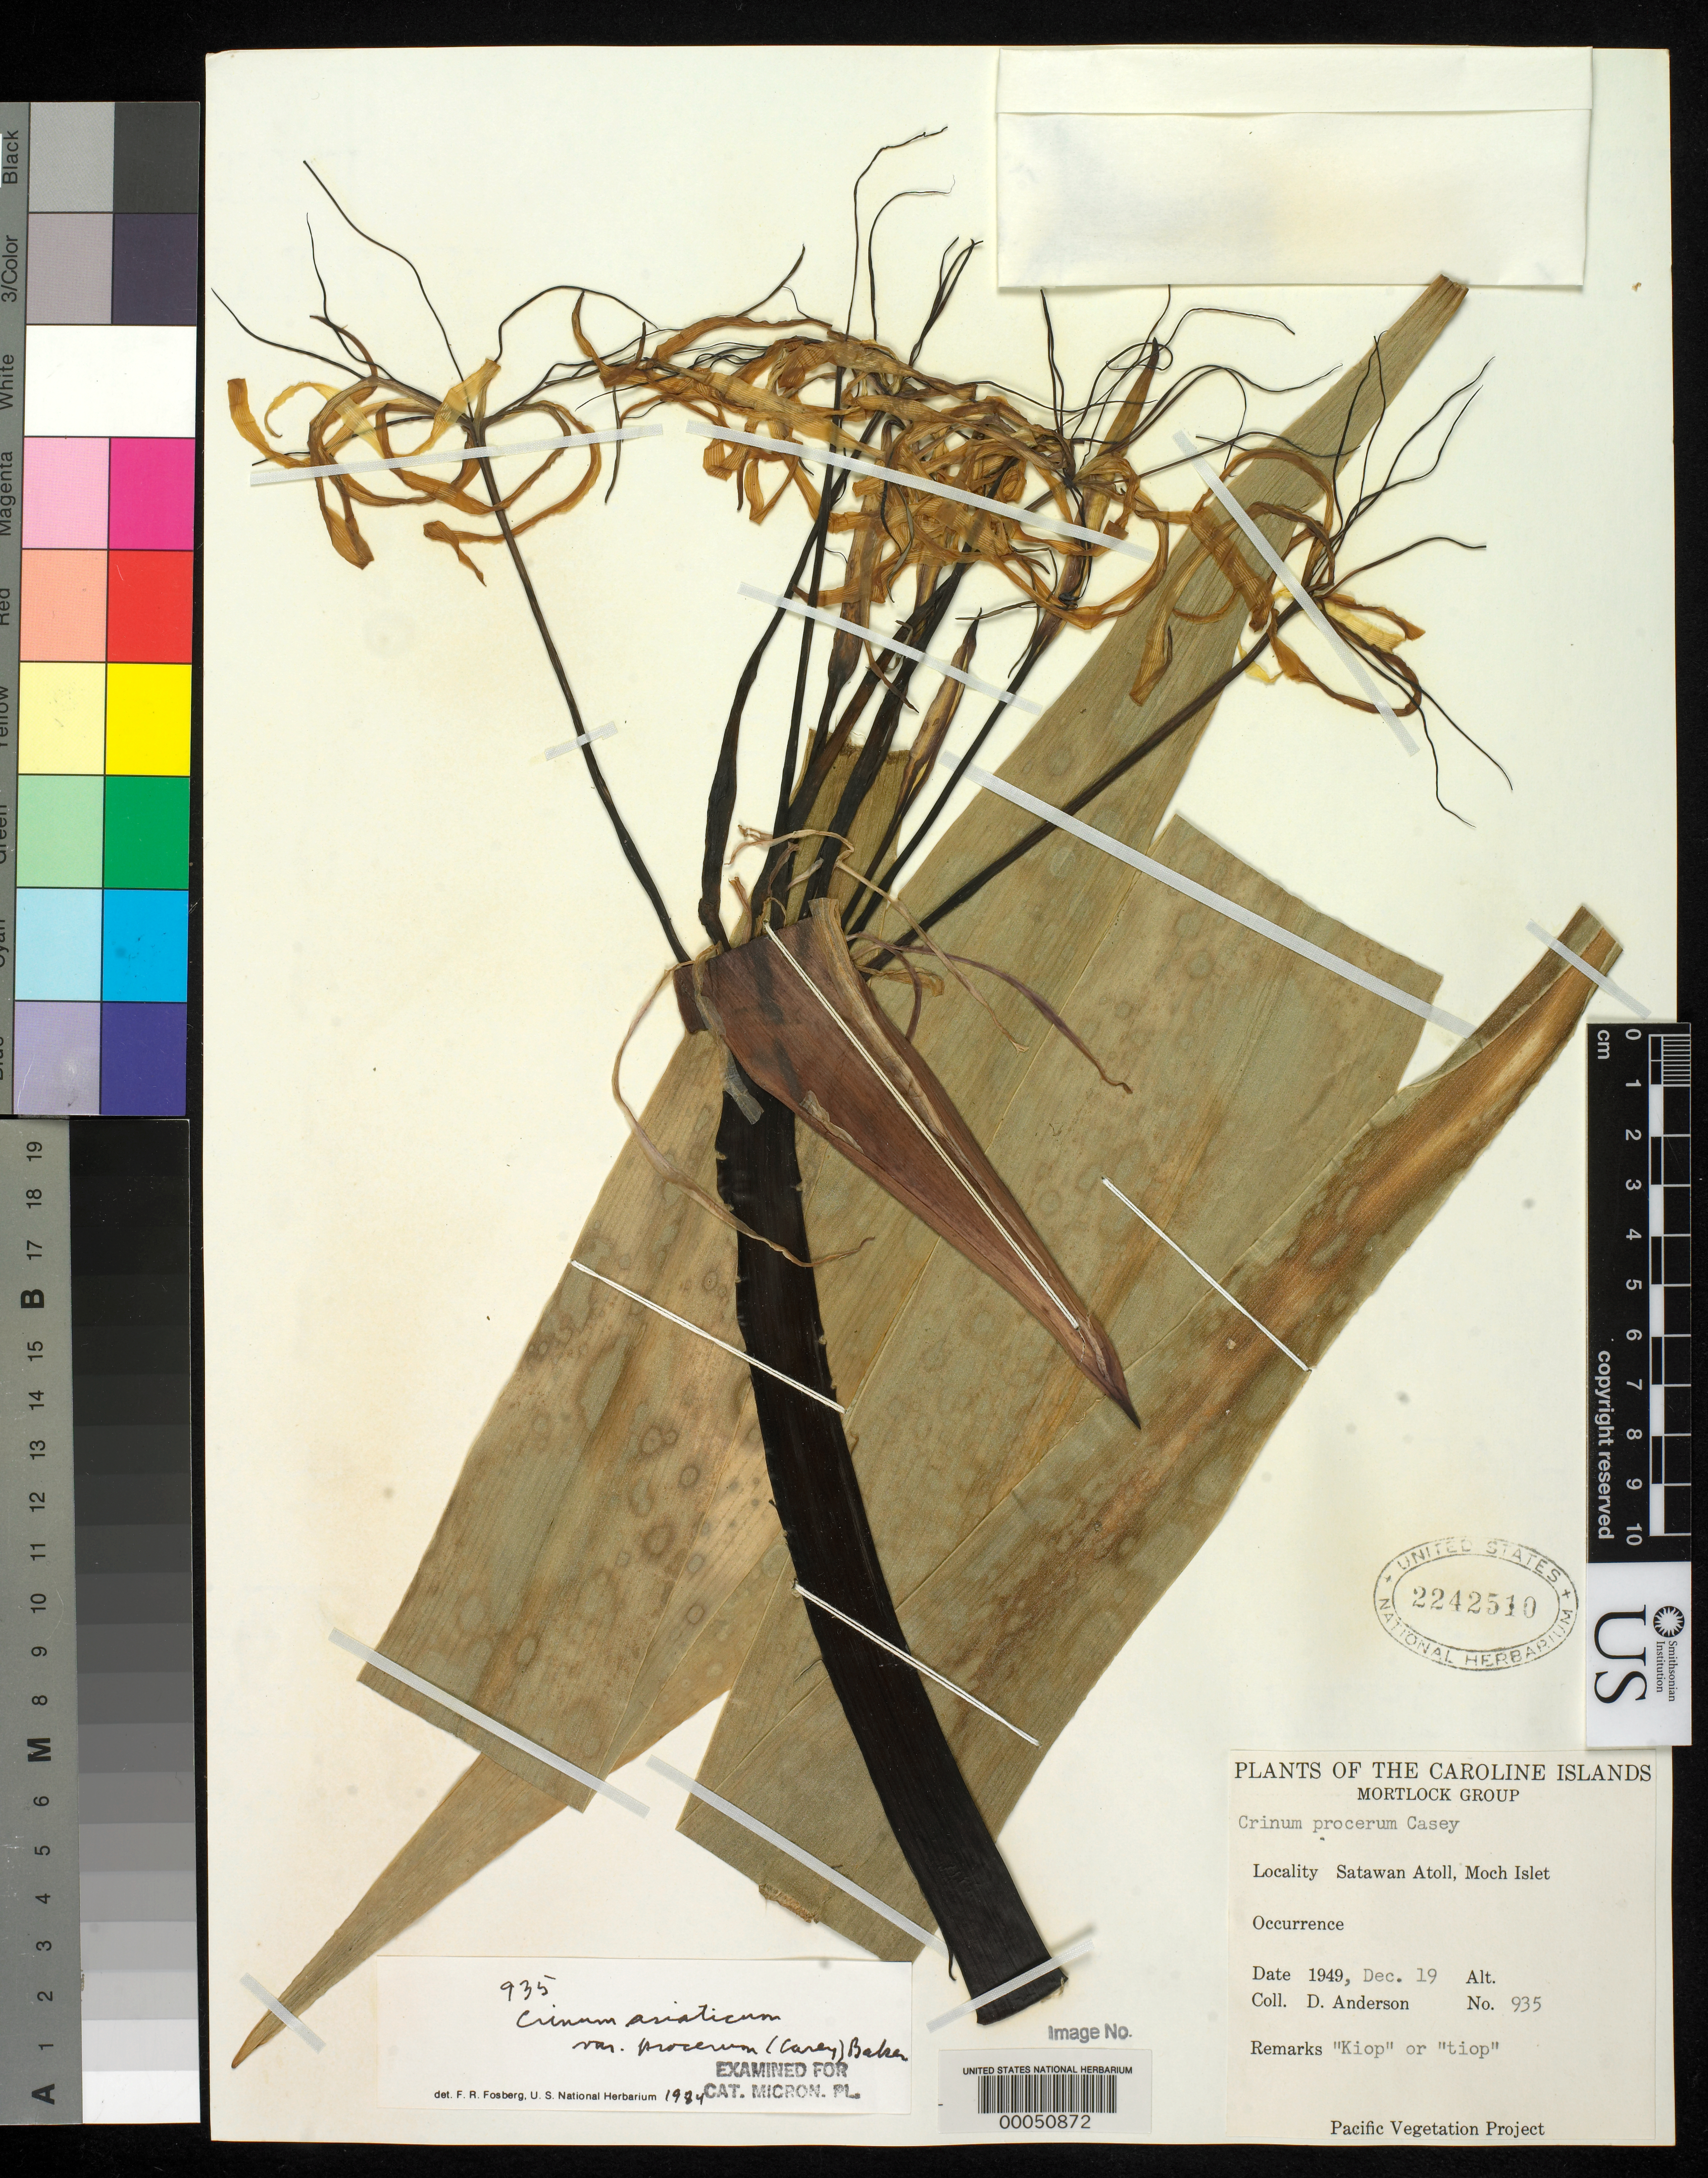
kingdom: Plantae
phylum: Tracheophyta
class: Liliopsida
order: Asparagales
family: Amaryllidaceae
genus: Crinum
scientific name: Crinum asiaticum var. procerum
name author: (Herb. & Carey) Baker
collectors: D. Anderson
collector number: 935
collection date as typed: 19 Dec 1949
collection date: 1949-12-19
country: Micronesia, Federated States of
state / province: Truk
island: Satawan Atoll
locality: Moch islet, Satawan Atoll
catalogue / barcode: US 2242510